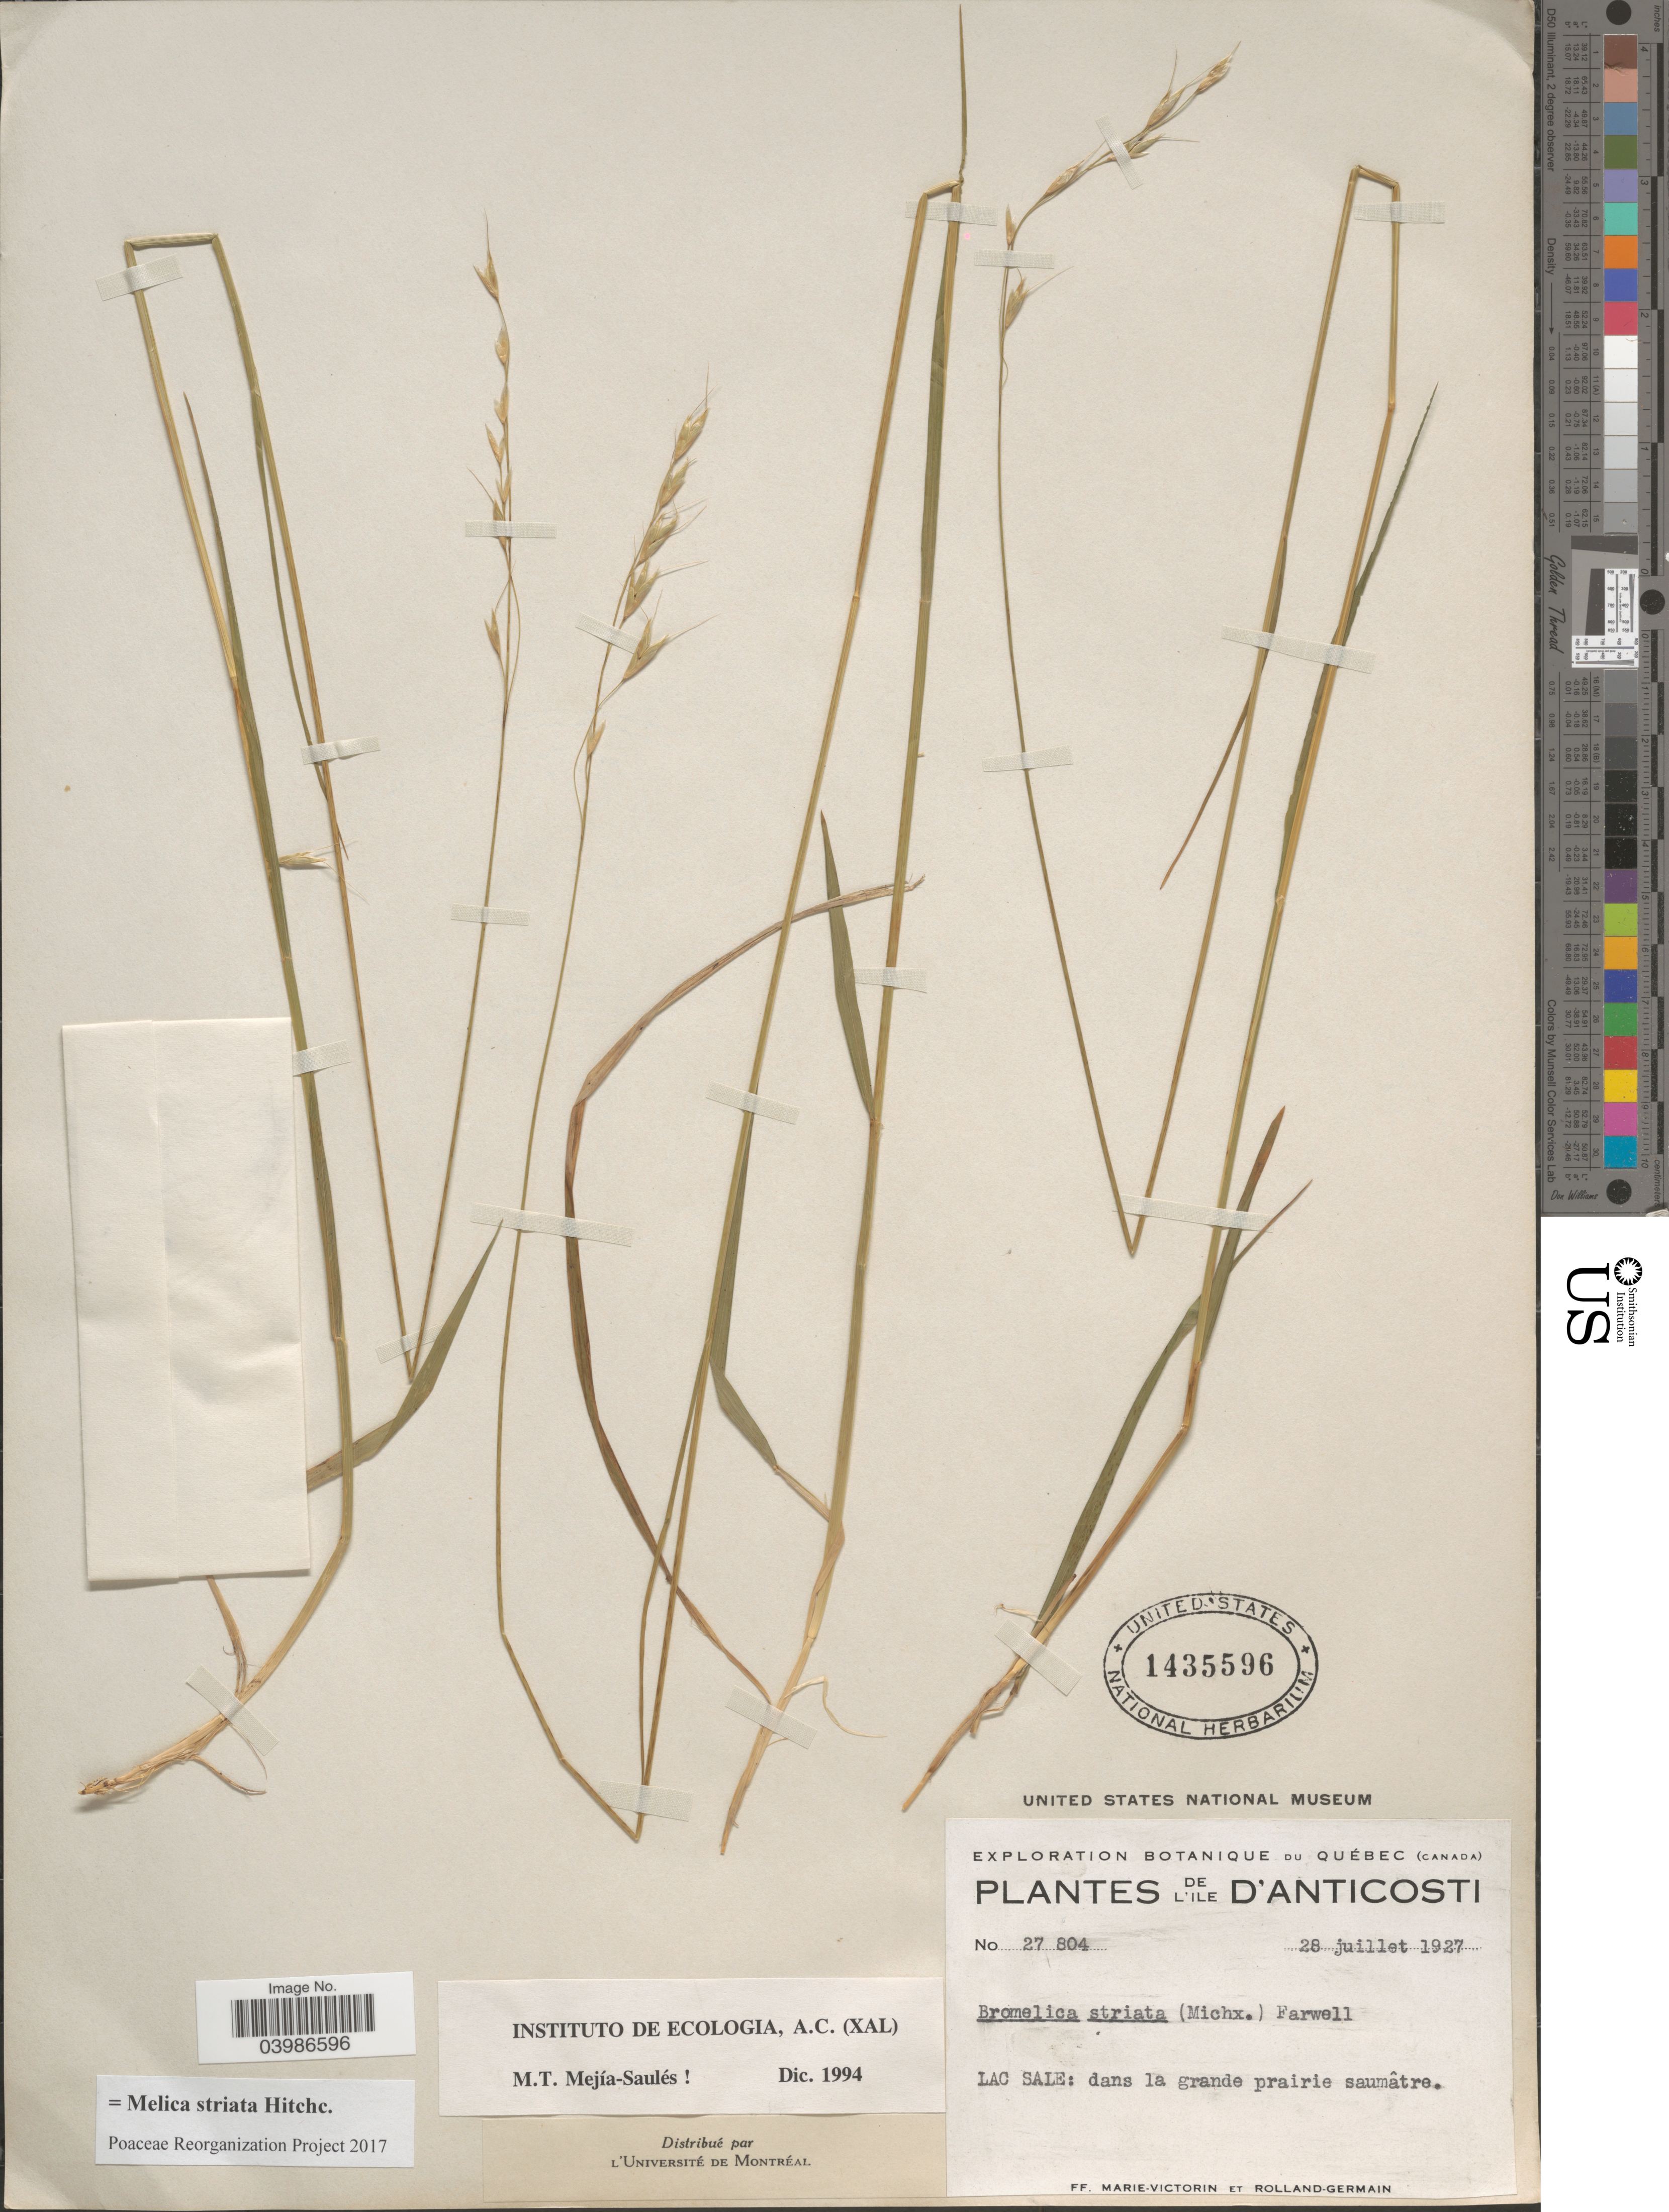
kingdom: Plantae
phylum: Tracheophyta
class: Liliopsida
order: Poales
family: Poaceae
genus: Melica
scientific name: Melica striata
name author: Hitchc.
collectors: F. Marie-Victorin & Rolland-Germain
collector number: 27804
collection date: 1927-07-28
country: Canada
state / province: Quebec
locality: L'ile D' Anticosti. Lac Sale: dans la grande prairie saumâtre.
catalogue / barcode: US 1435596